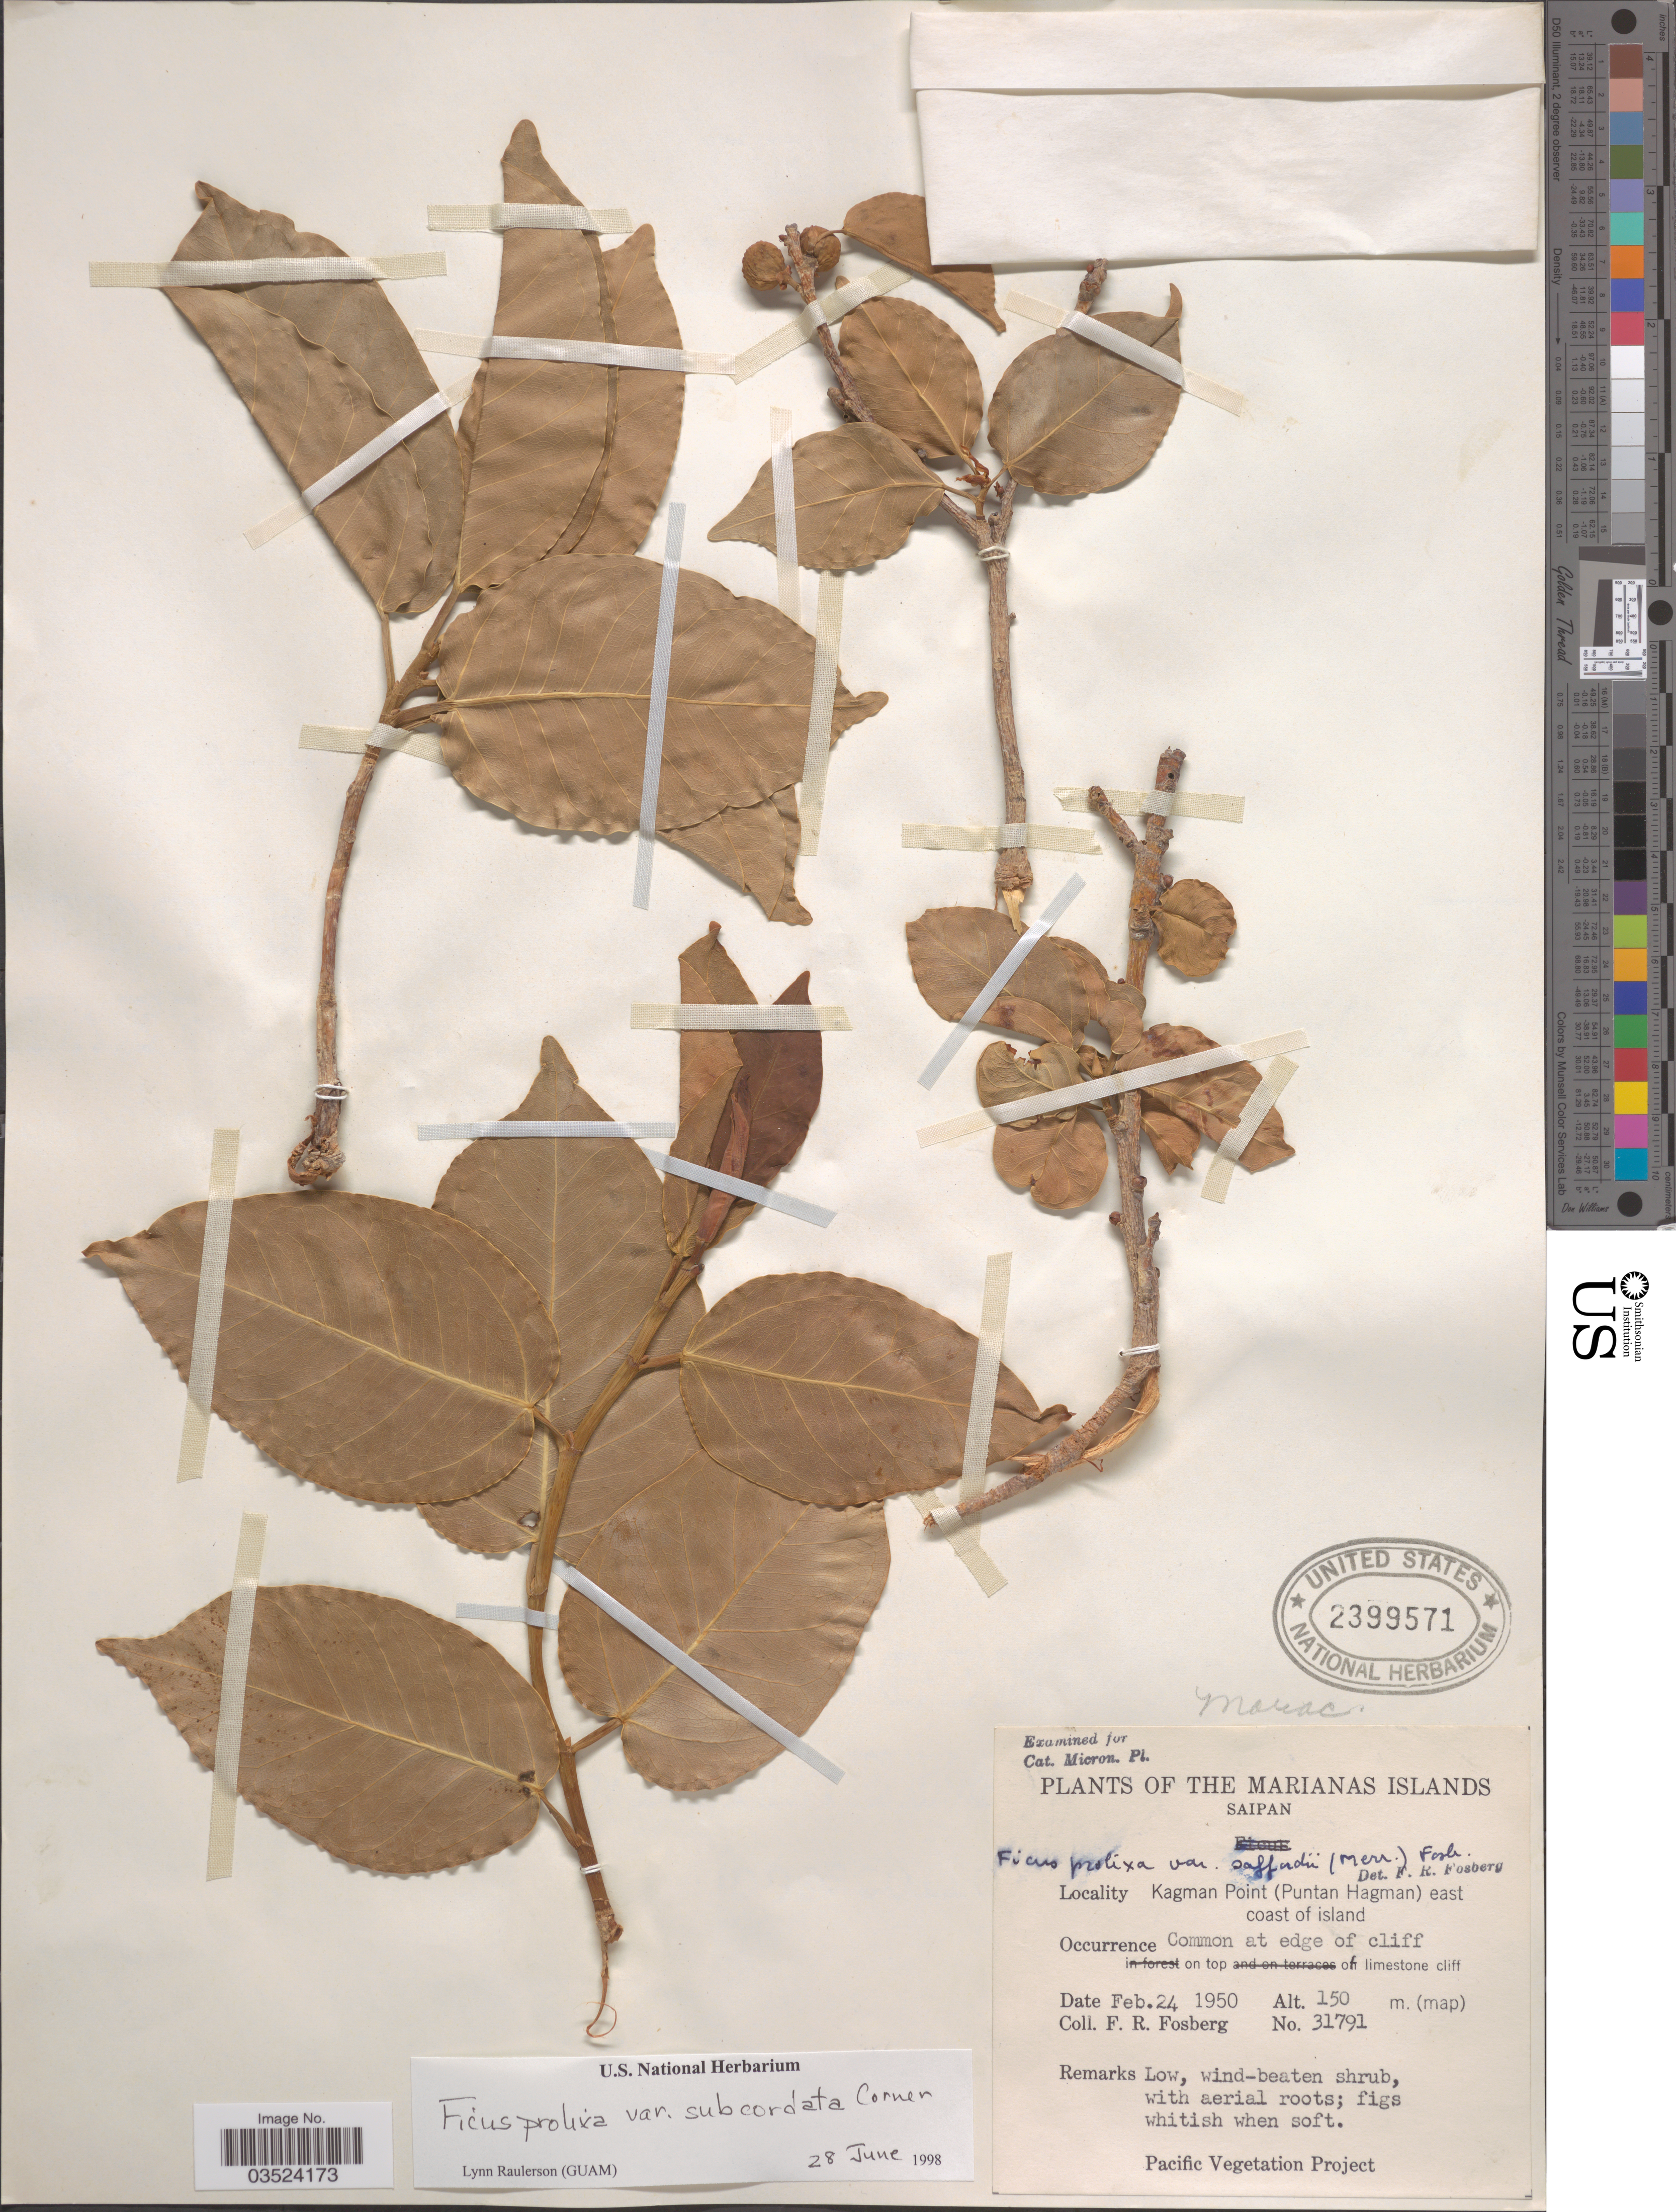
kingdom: Plantae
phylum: Tracheophyta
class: Magnoliopsida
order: Rosales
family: Moraceae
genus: Ficus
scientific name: Ficus prolixa var. subcordata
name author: Corner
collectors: F. R. Fosberg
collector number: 31791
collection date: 1950-02-24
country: Northern Mariana Islands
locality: The Marianas Islands. Saipan. Kagman Point (Puntan Hagman) east coast of island.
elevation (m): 150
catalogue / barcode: US 2399571